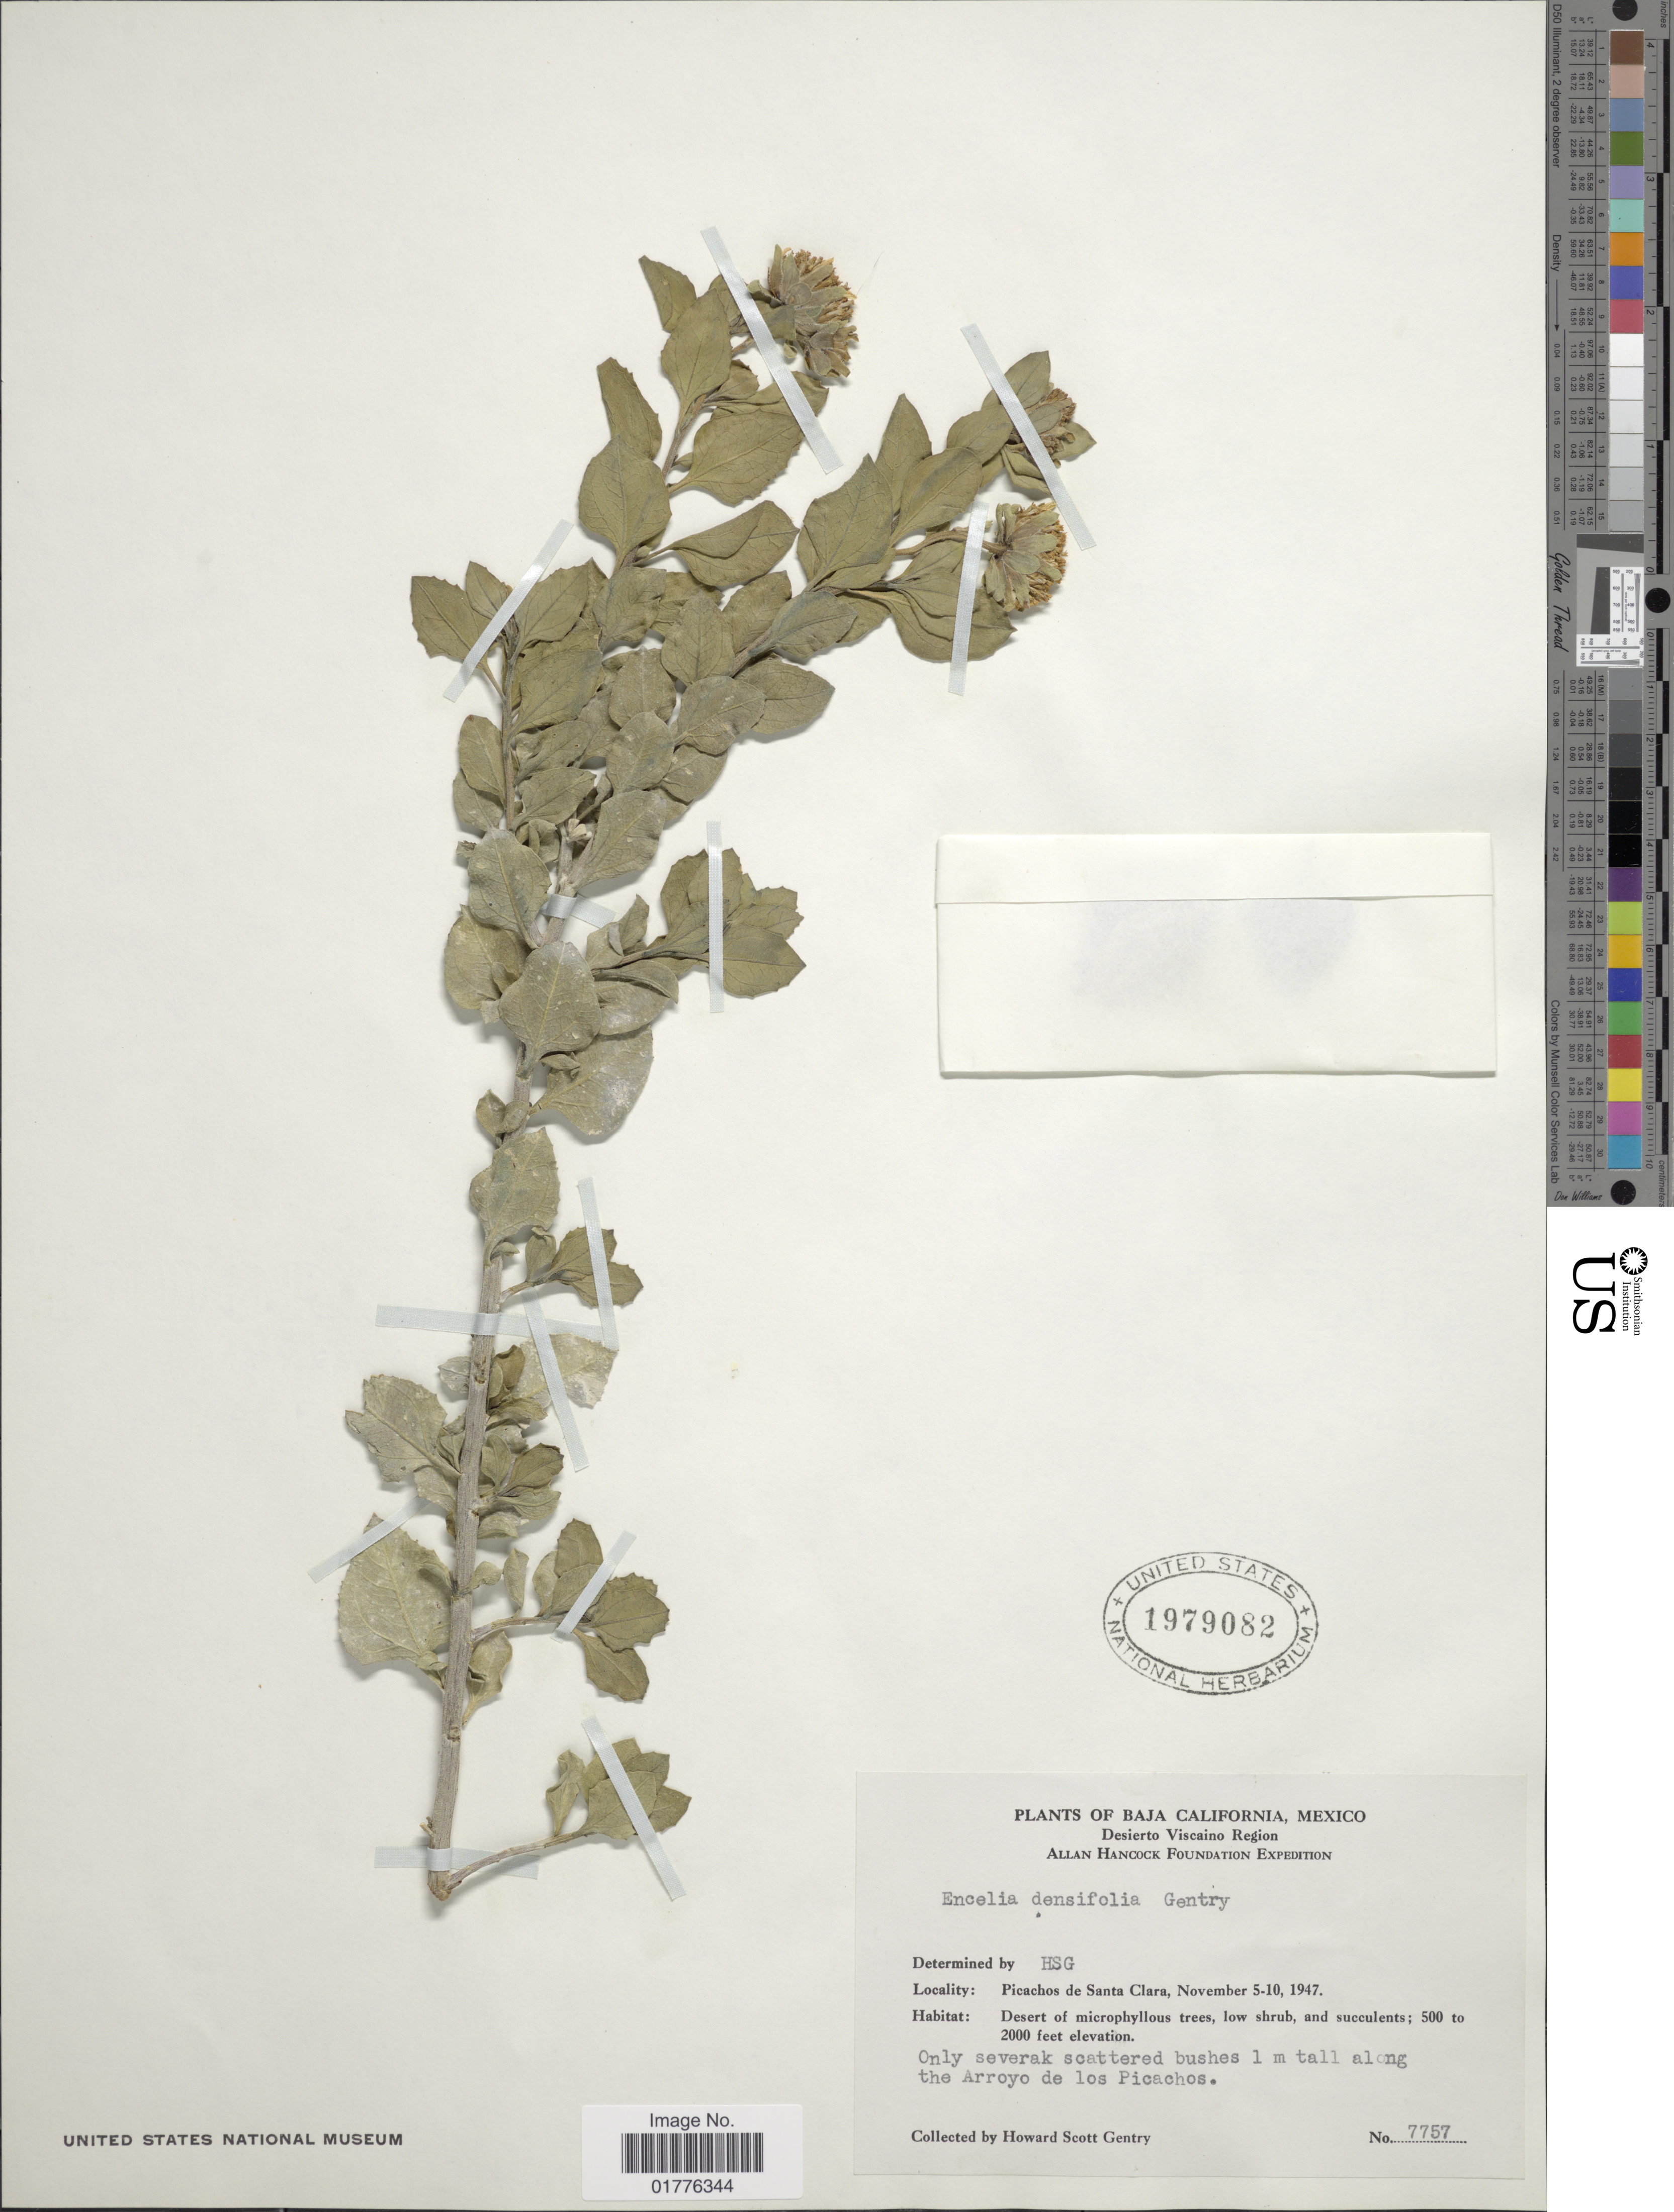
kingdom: Plantae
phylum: Tracheophyta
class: Magnoliopsida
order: Asterales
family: Asteraceae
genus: Encelia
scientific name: Encelia densifolia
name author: Gentry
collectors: H. S. Gentry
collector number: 7757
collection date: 1947-11-05/1947-11-10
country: Mexico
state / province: Baja California Sur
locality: Desierto Viscaino Region, Picachos de Santa Clara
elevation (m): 152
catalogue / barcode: US 1979082